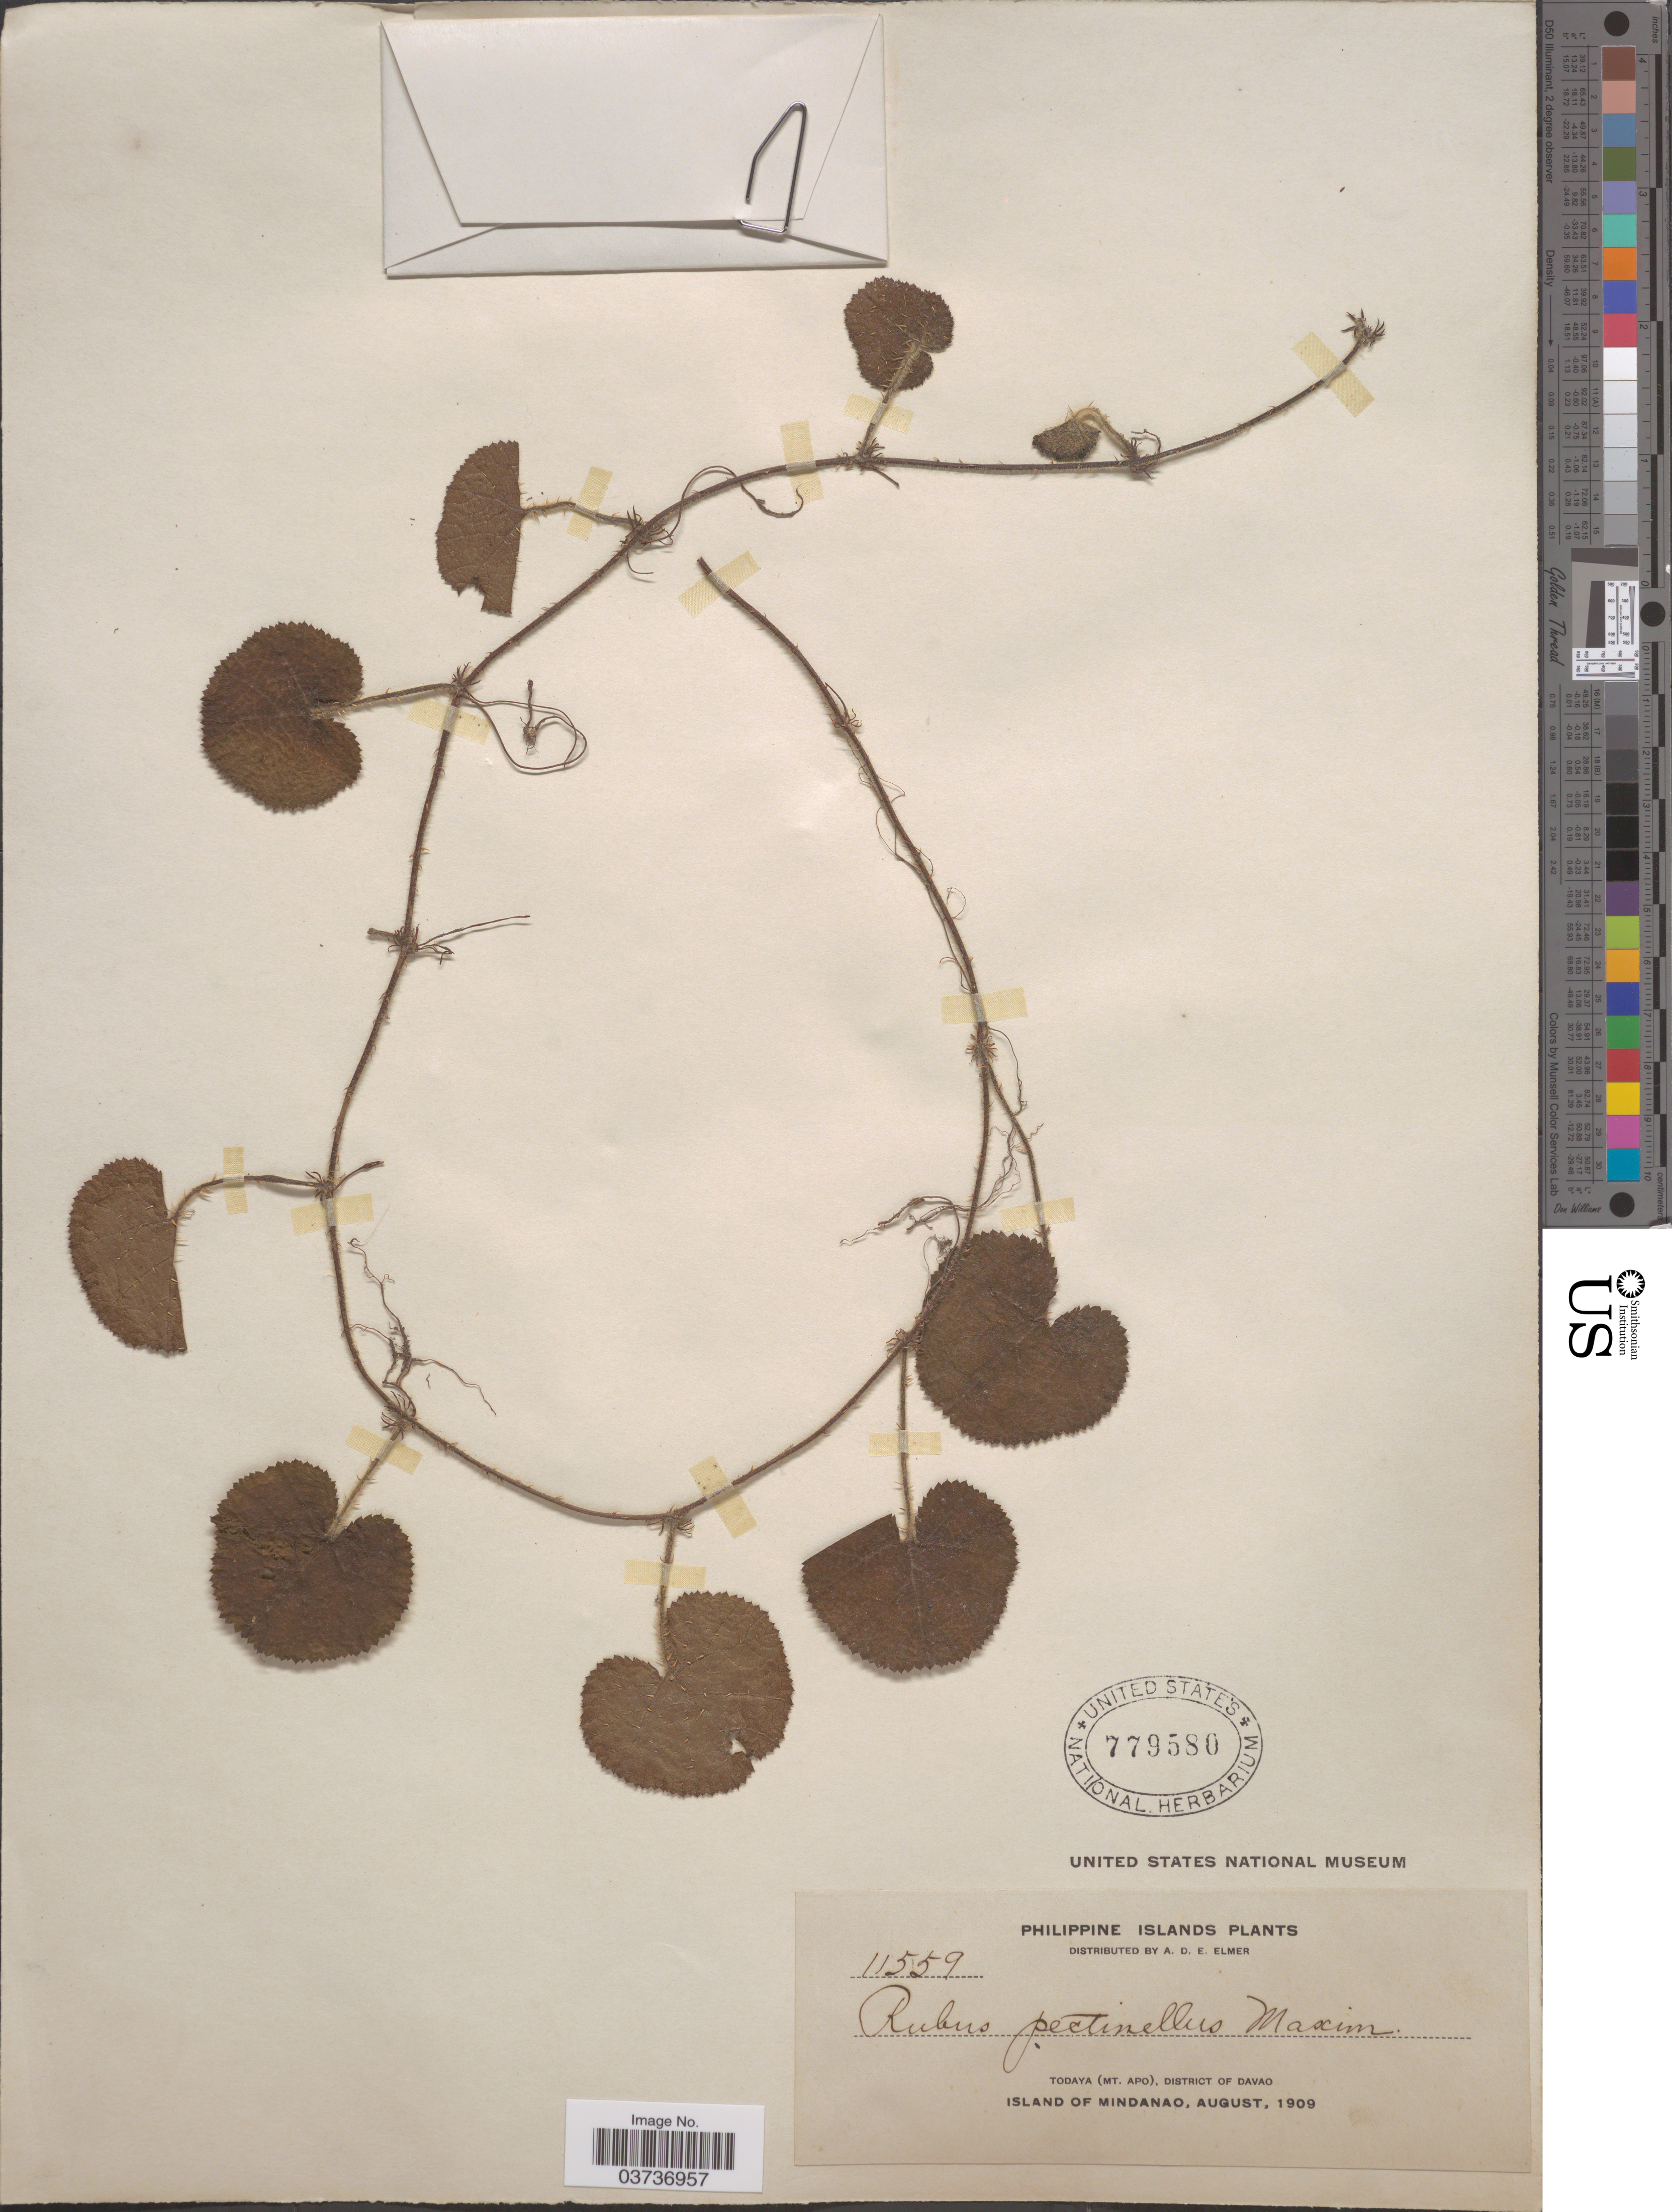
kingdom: Plantae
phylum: Tracheophyta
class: Magnoliopsida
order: Rosales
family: Rosaceae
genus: Rubus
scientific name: Rubus pectinellus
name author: Maxim.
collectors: A. D. E. Elmer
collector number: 11559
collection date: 1909-08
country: Philippines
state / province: Davao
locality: Todaya (Mt. Apo), District of Davao. Island of Mindanao.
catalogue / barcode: US 779580